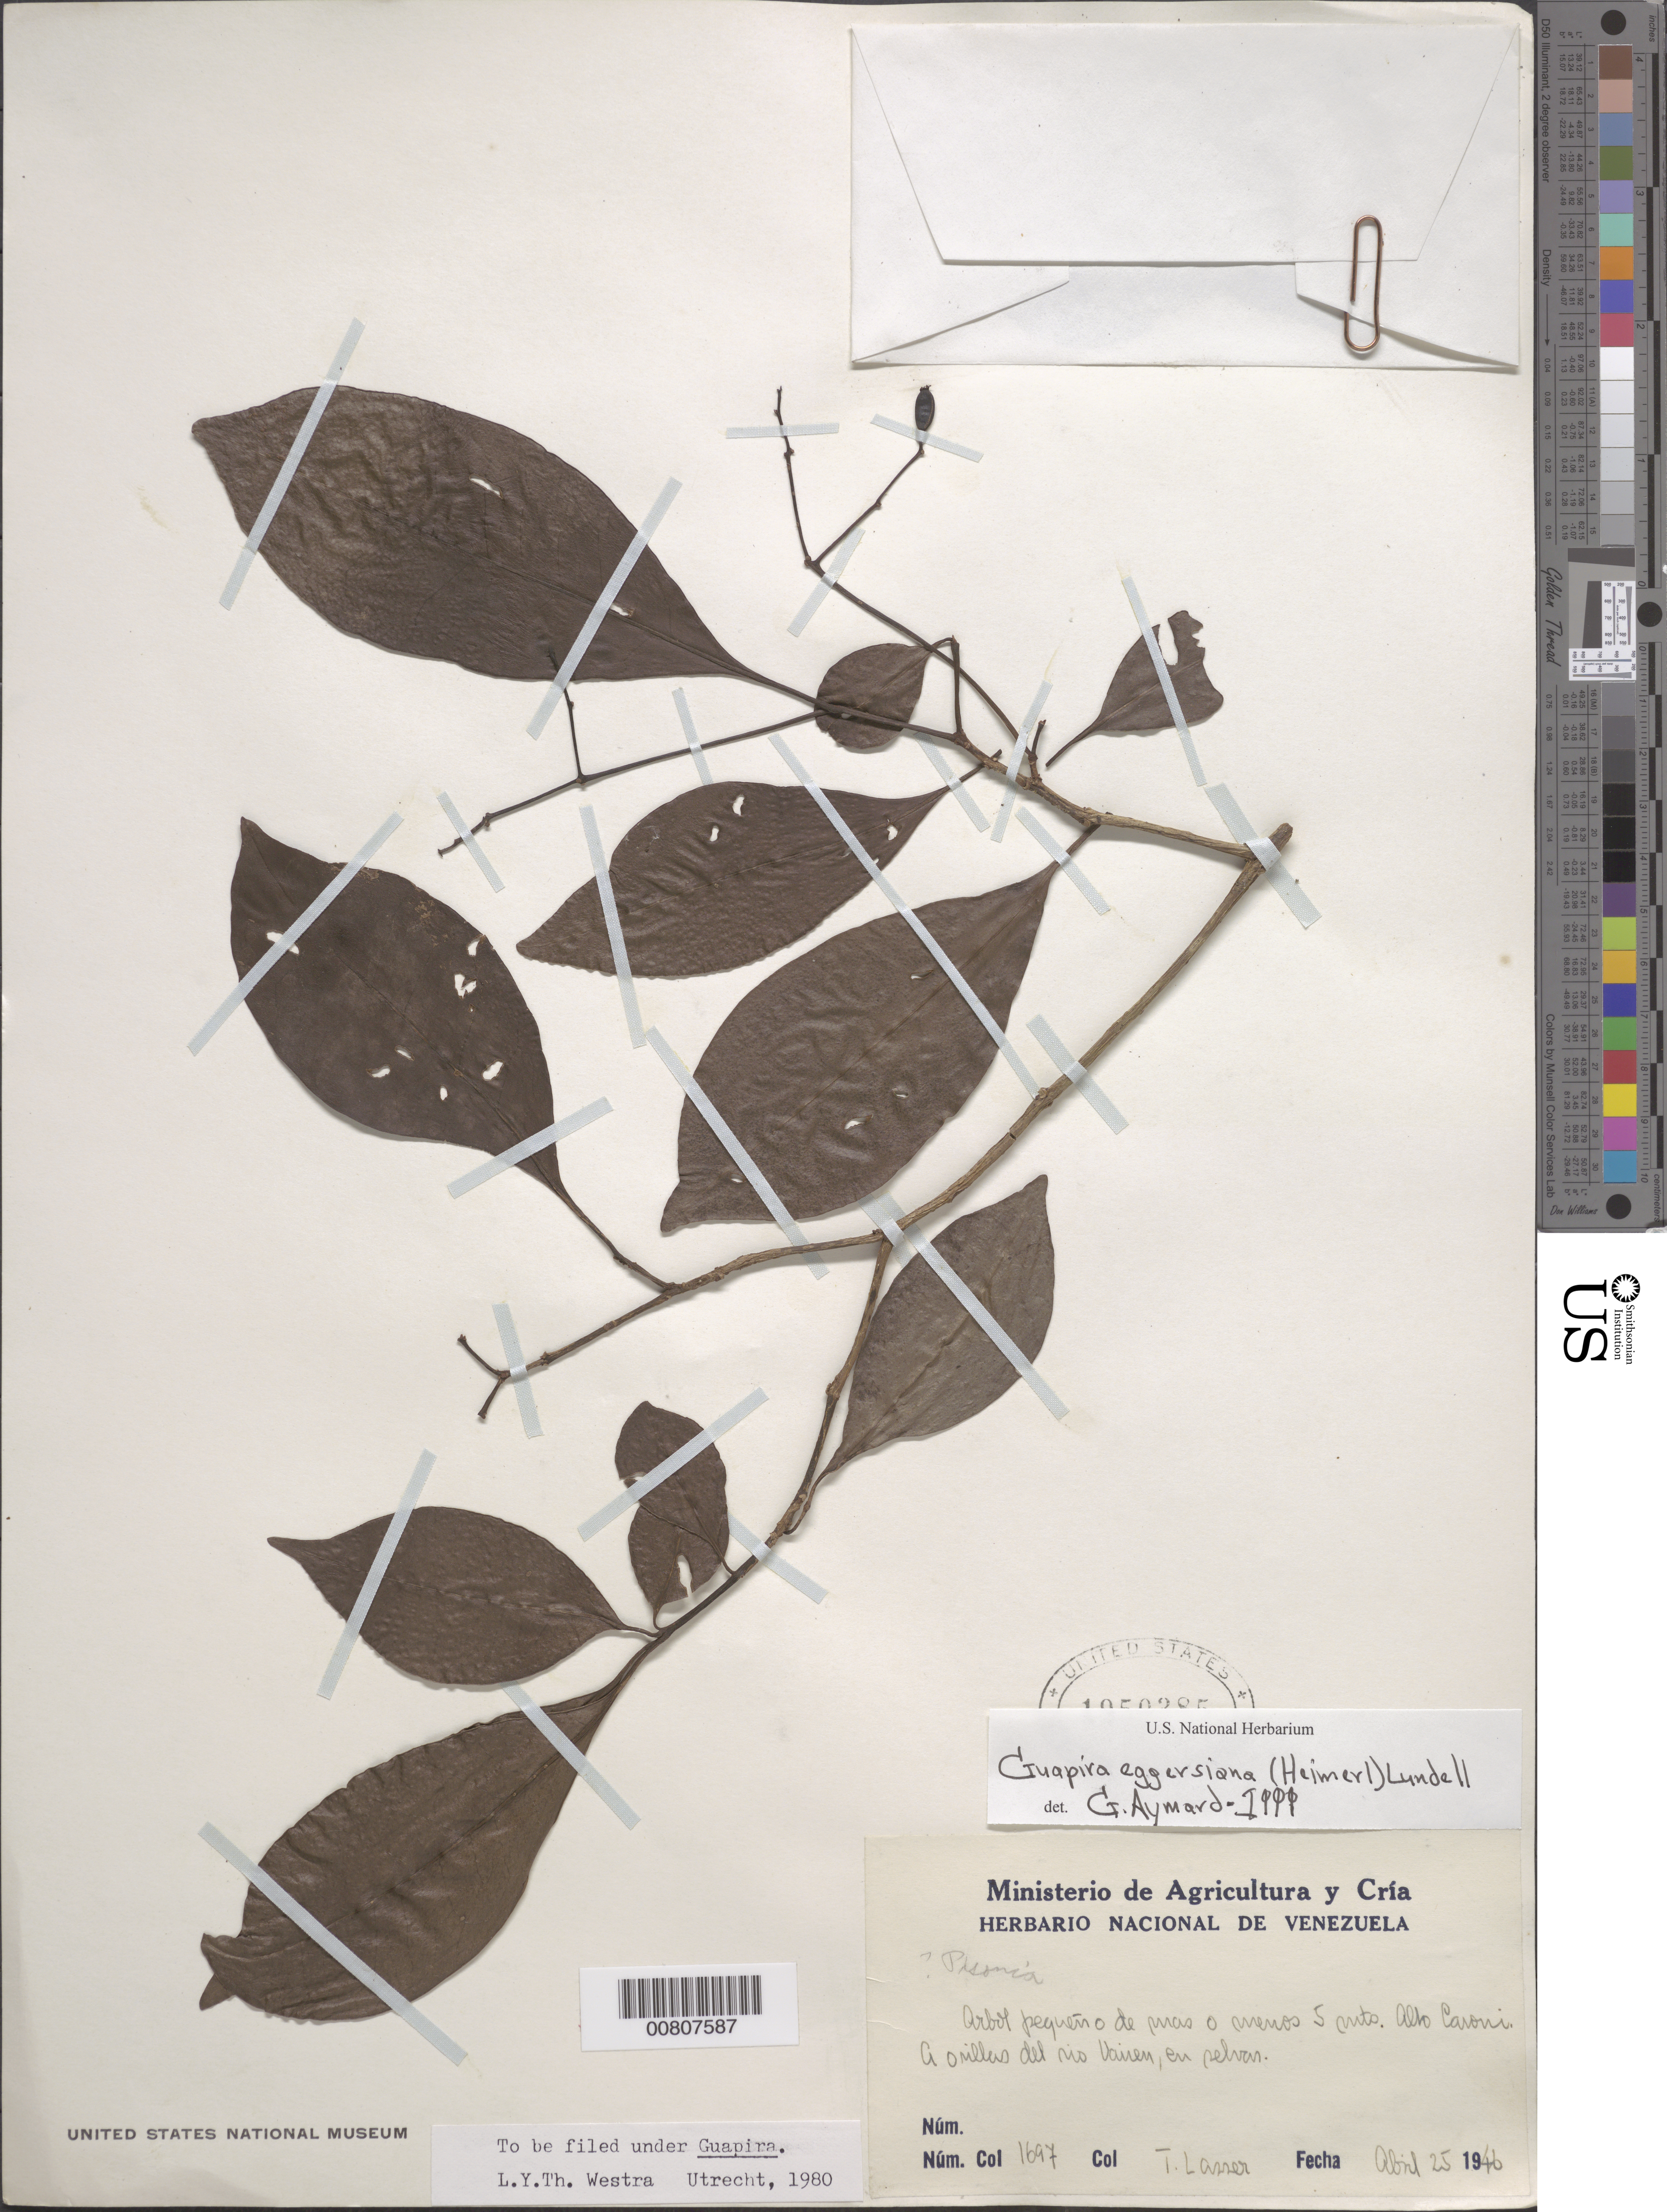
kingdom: Plantae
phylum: Tracheophyta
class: Magnoliopsida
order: Caryophyllales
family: Nyctaginaceae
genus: Guapira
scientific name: Guapira eggersiana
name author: (Heimerl) Lundell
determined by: Aymard C., G. A., (PORT), Univ. Nac. Exp. de los Llanos Ezequiel Zamora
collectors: T. Lasser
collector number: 1697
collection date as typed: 25-Apr-46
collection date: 1946-04-25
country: Venezuela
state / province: Bolívar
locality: Alto Caroní, Río Uairén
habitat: Riverside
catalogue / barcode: US 1950385